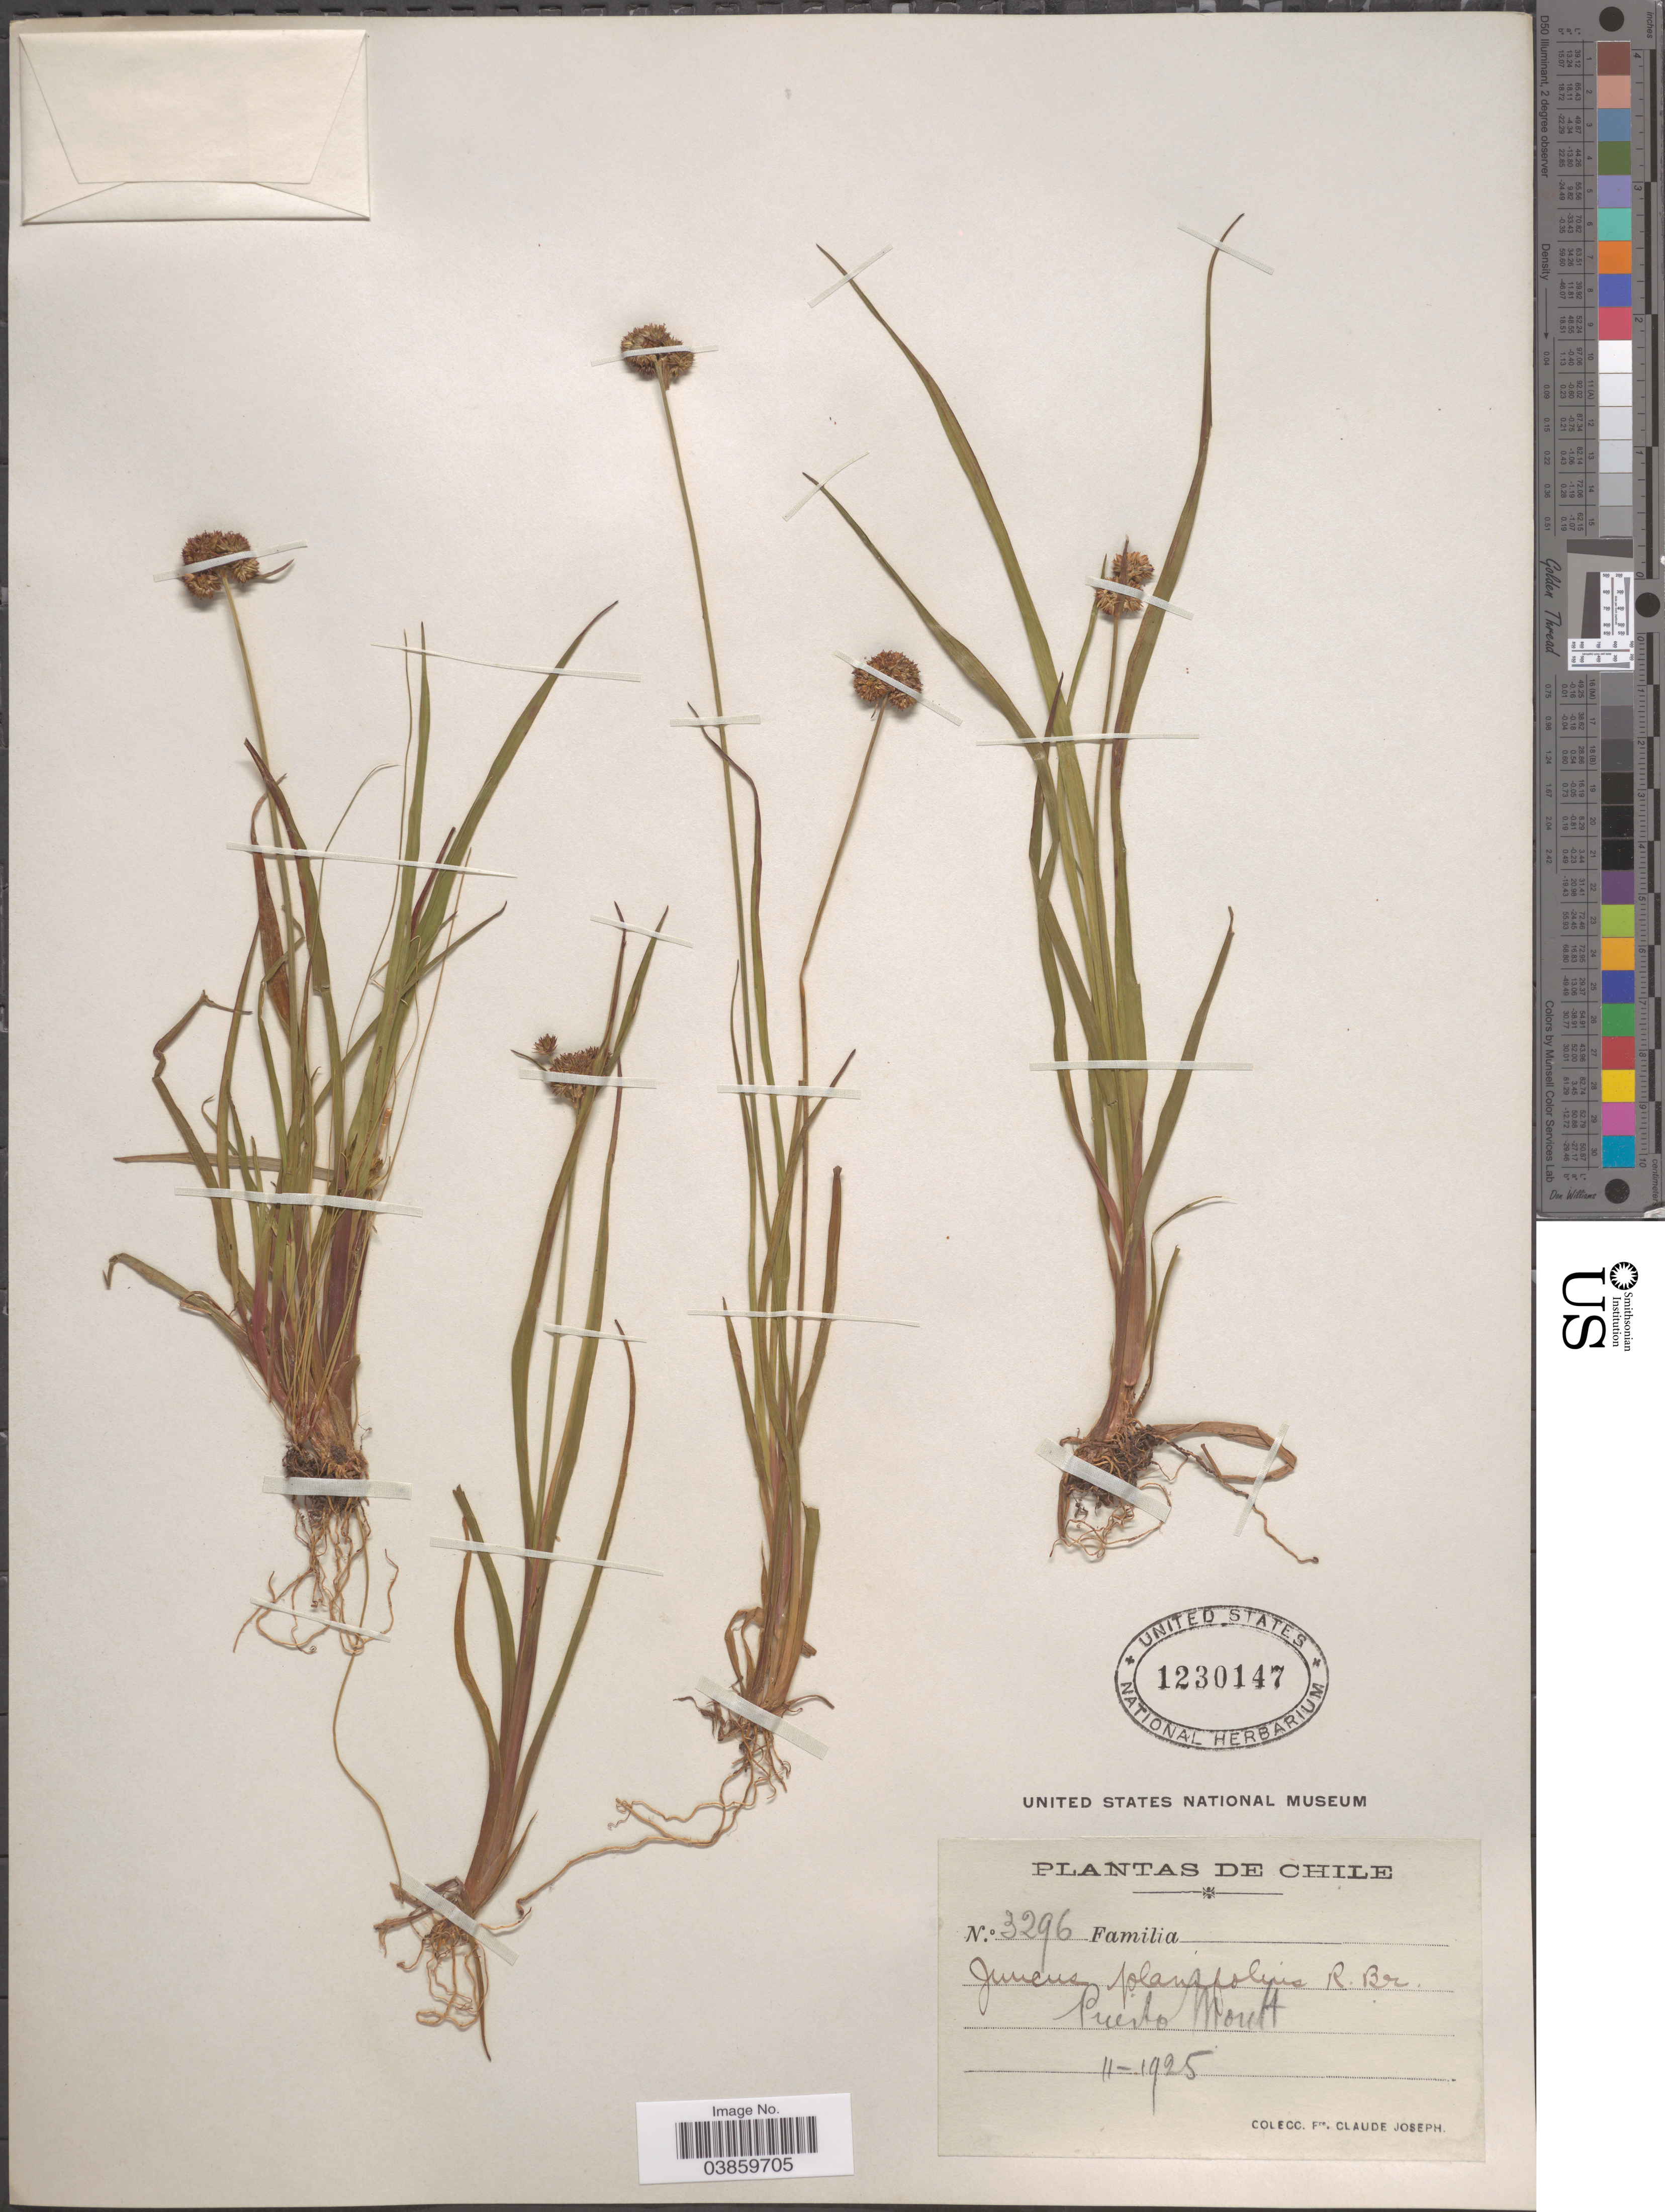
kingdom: Plantae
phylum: Tracheophyta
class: Liliopsida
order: Poales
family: Juncaceae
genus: Juncus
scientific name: Juncus planifolius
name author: R. Br.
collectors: Bro. Claude-Joseph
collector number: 3296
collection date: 1925-11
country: Chile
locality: Puerto Montt.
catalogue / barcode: US 1230147